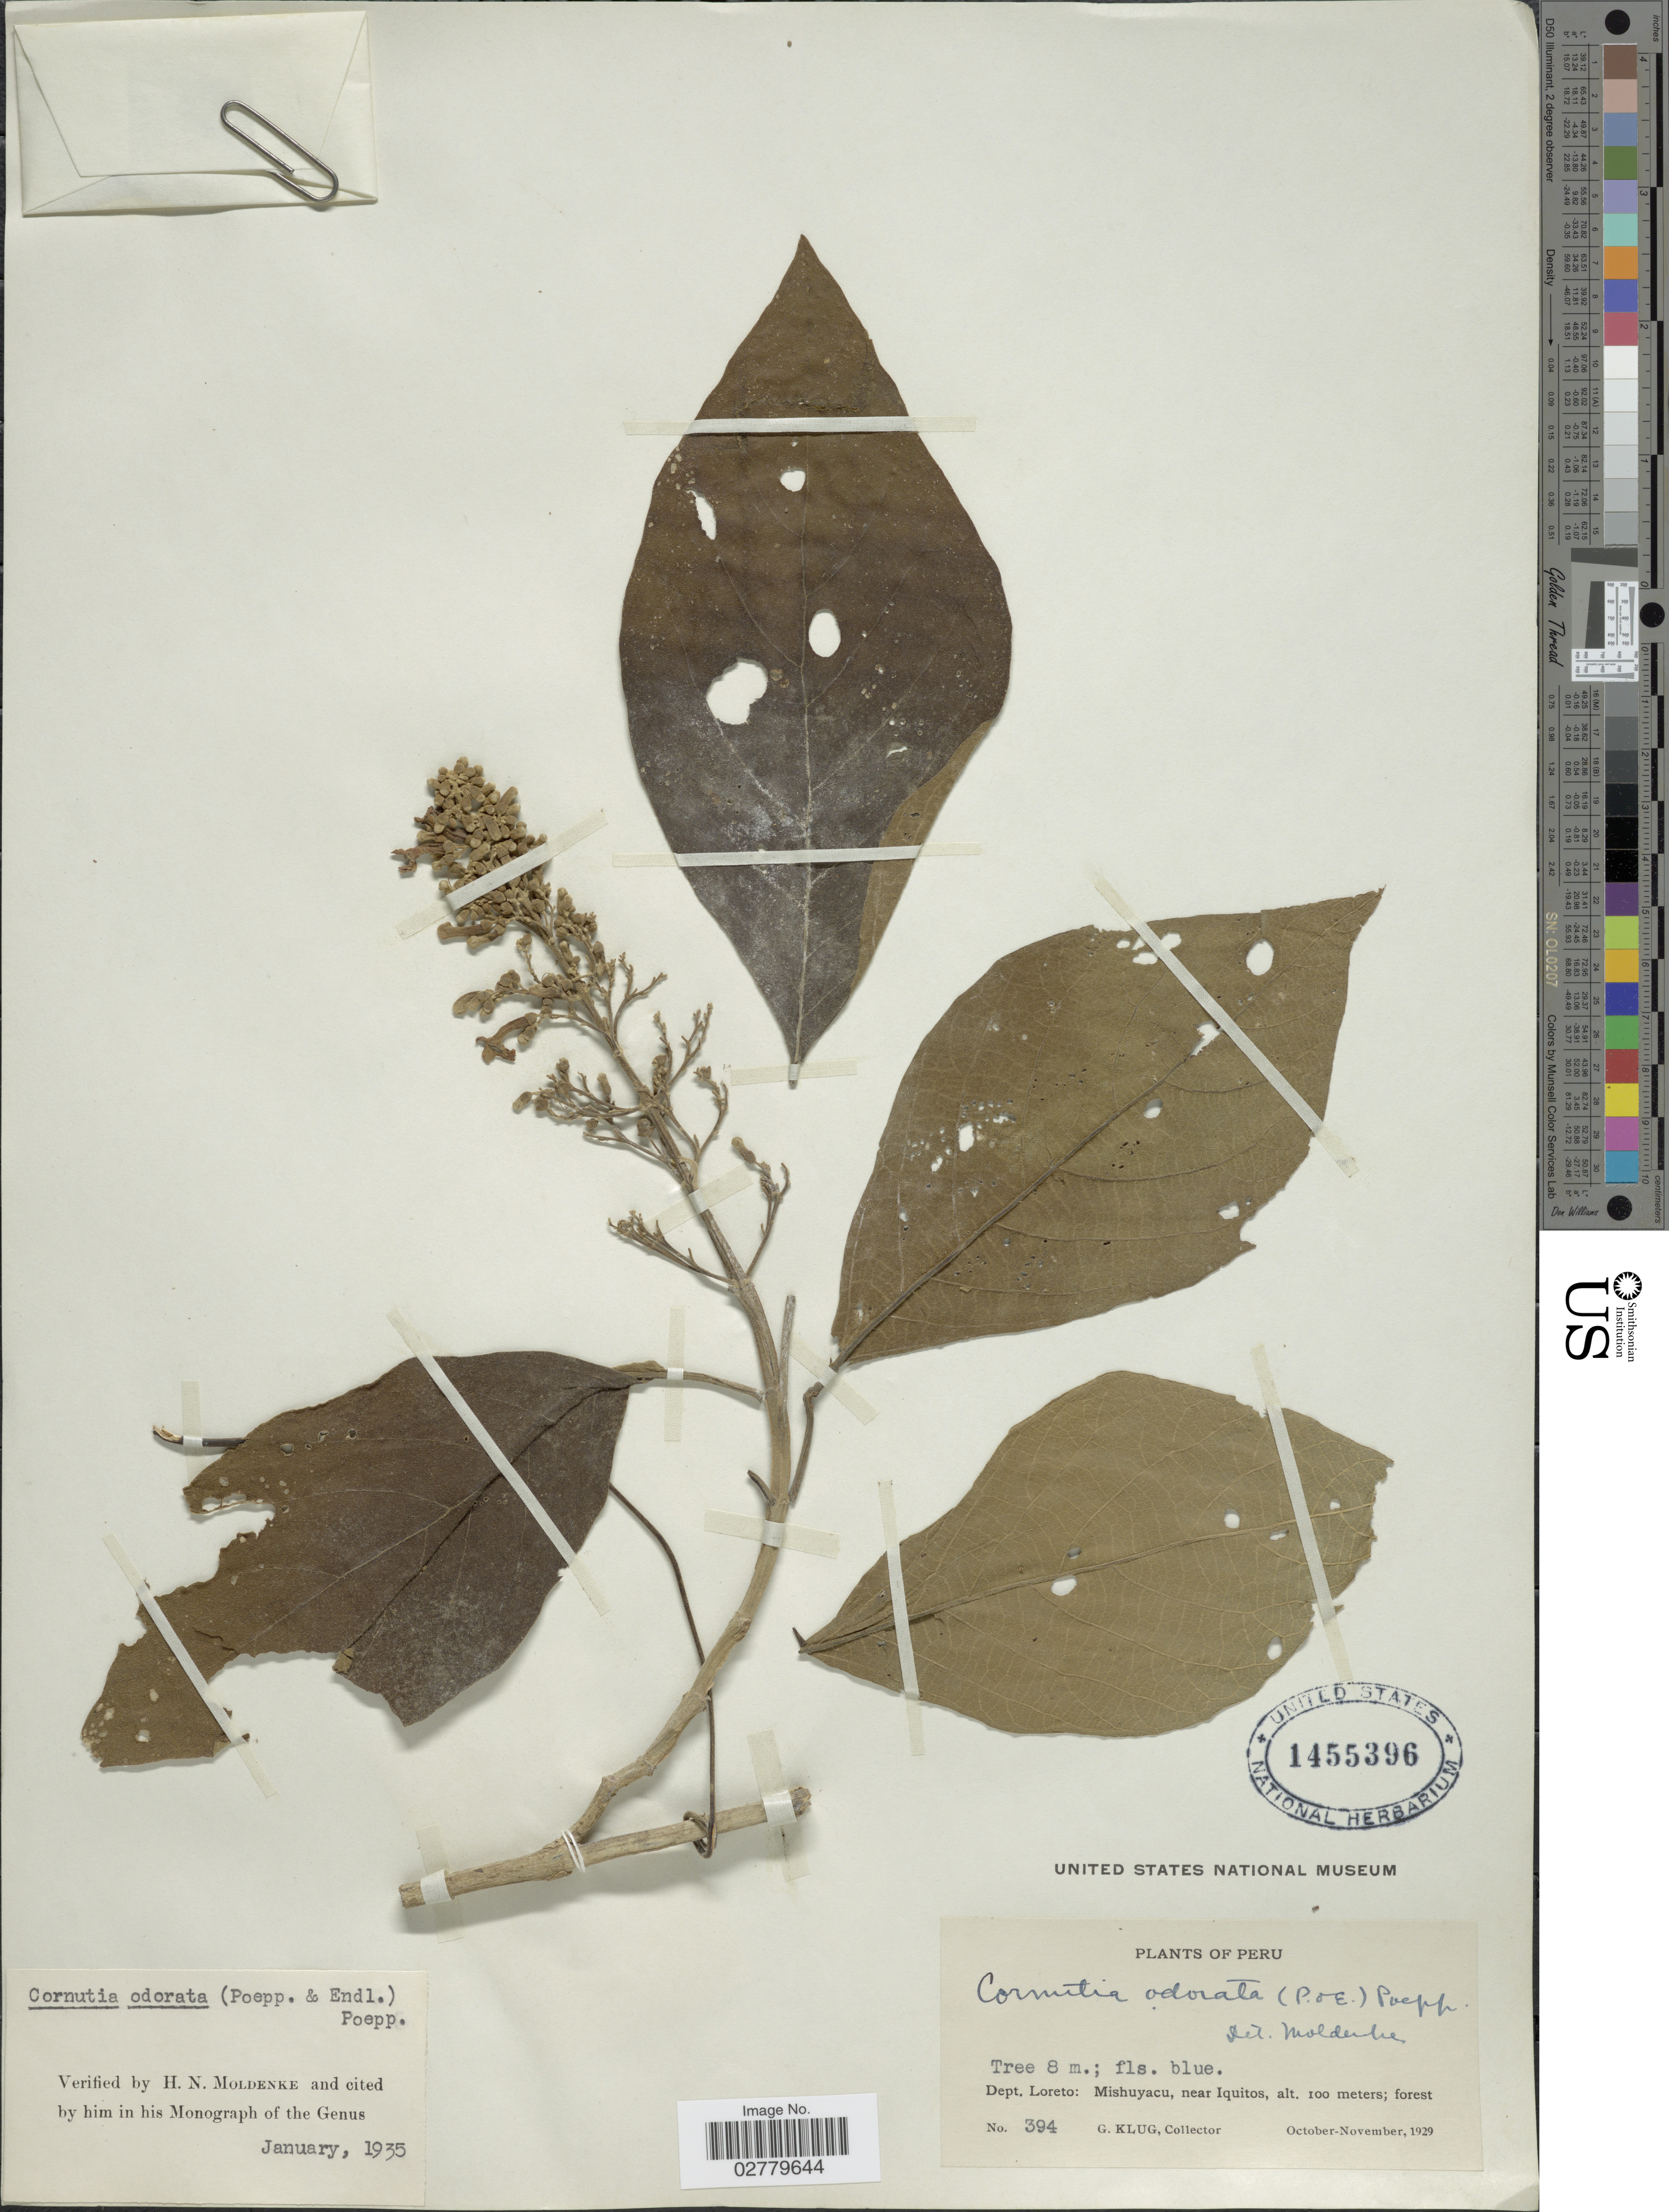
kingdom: Plantae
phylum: Tracheophyta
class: Magnoliopsida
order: Lamiales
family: Lamiaceae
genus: Cornutia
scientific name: Cornutia odorata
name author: (Poepp.) Schauer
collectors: G. Klug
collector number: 394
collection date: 1929-10/1929-11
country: Peru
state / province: Loreto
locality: Dept. Loreto: Mishuyacu, near Iquitos.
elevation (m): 100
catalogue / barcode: US 1455396